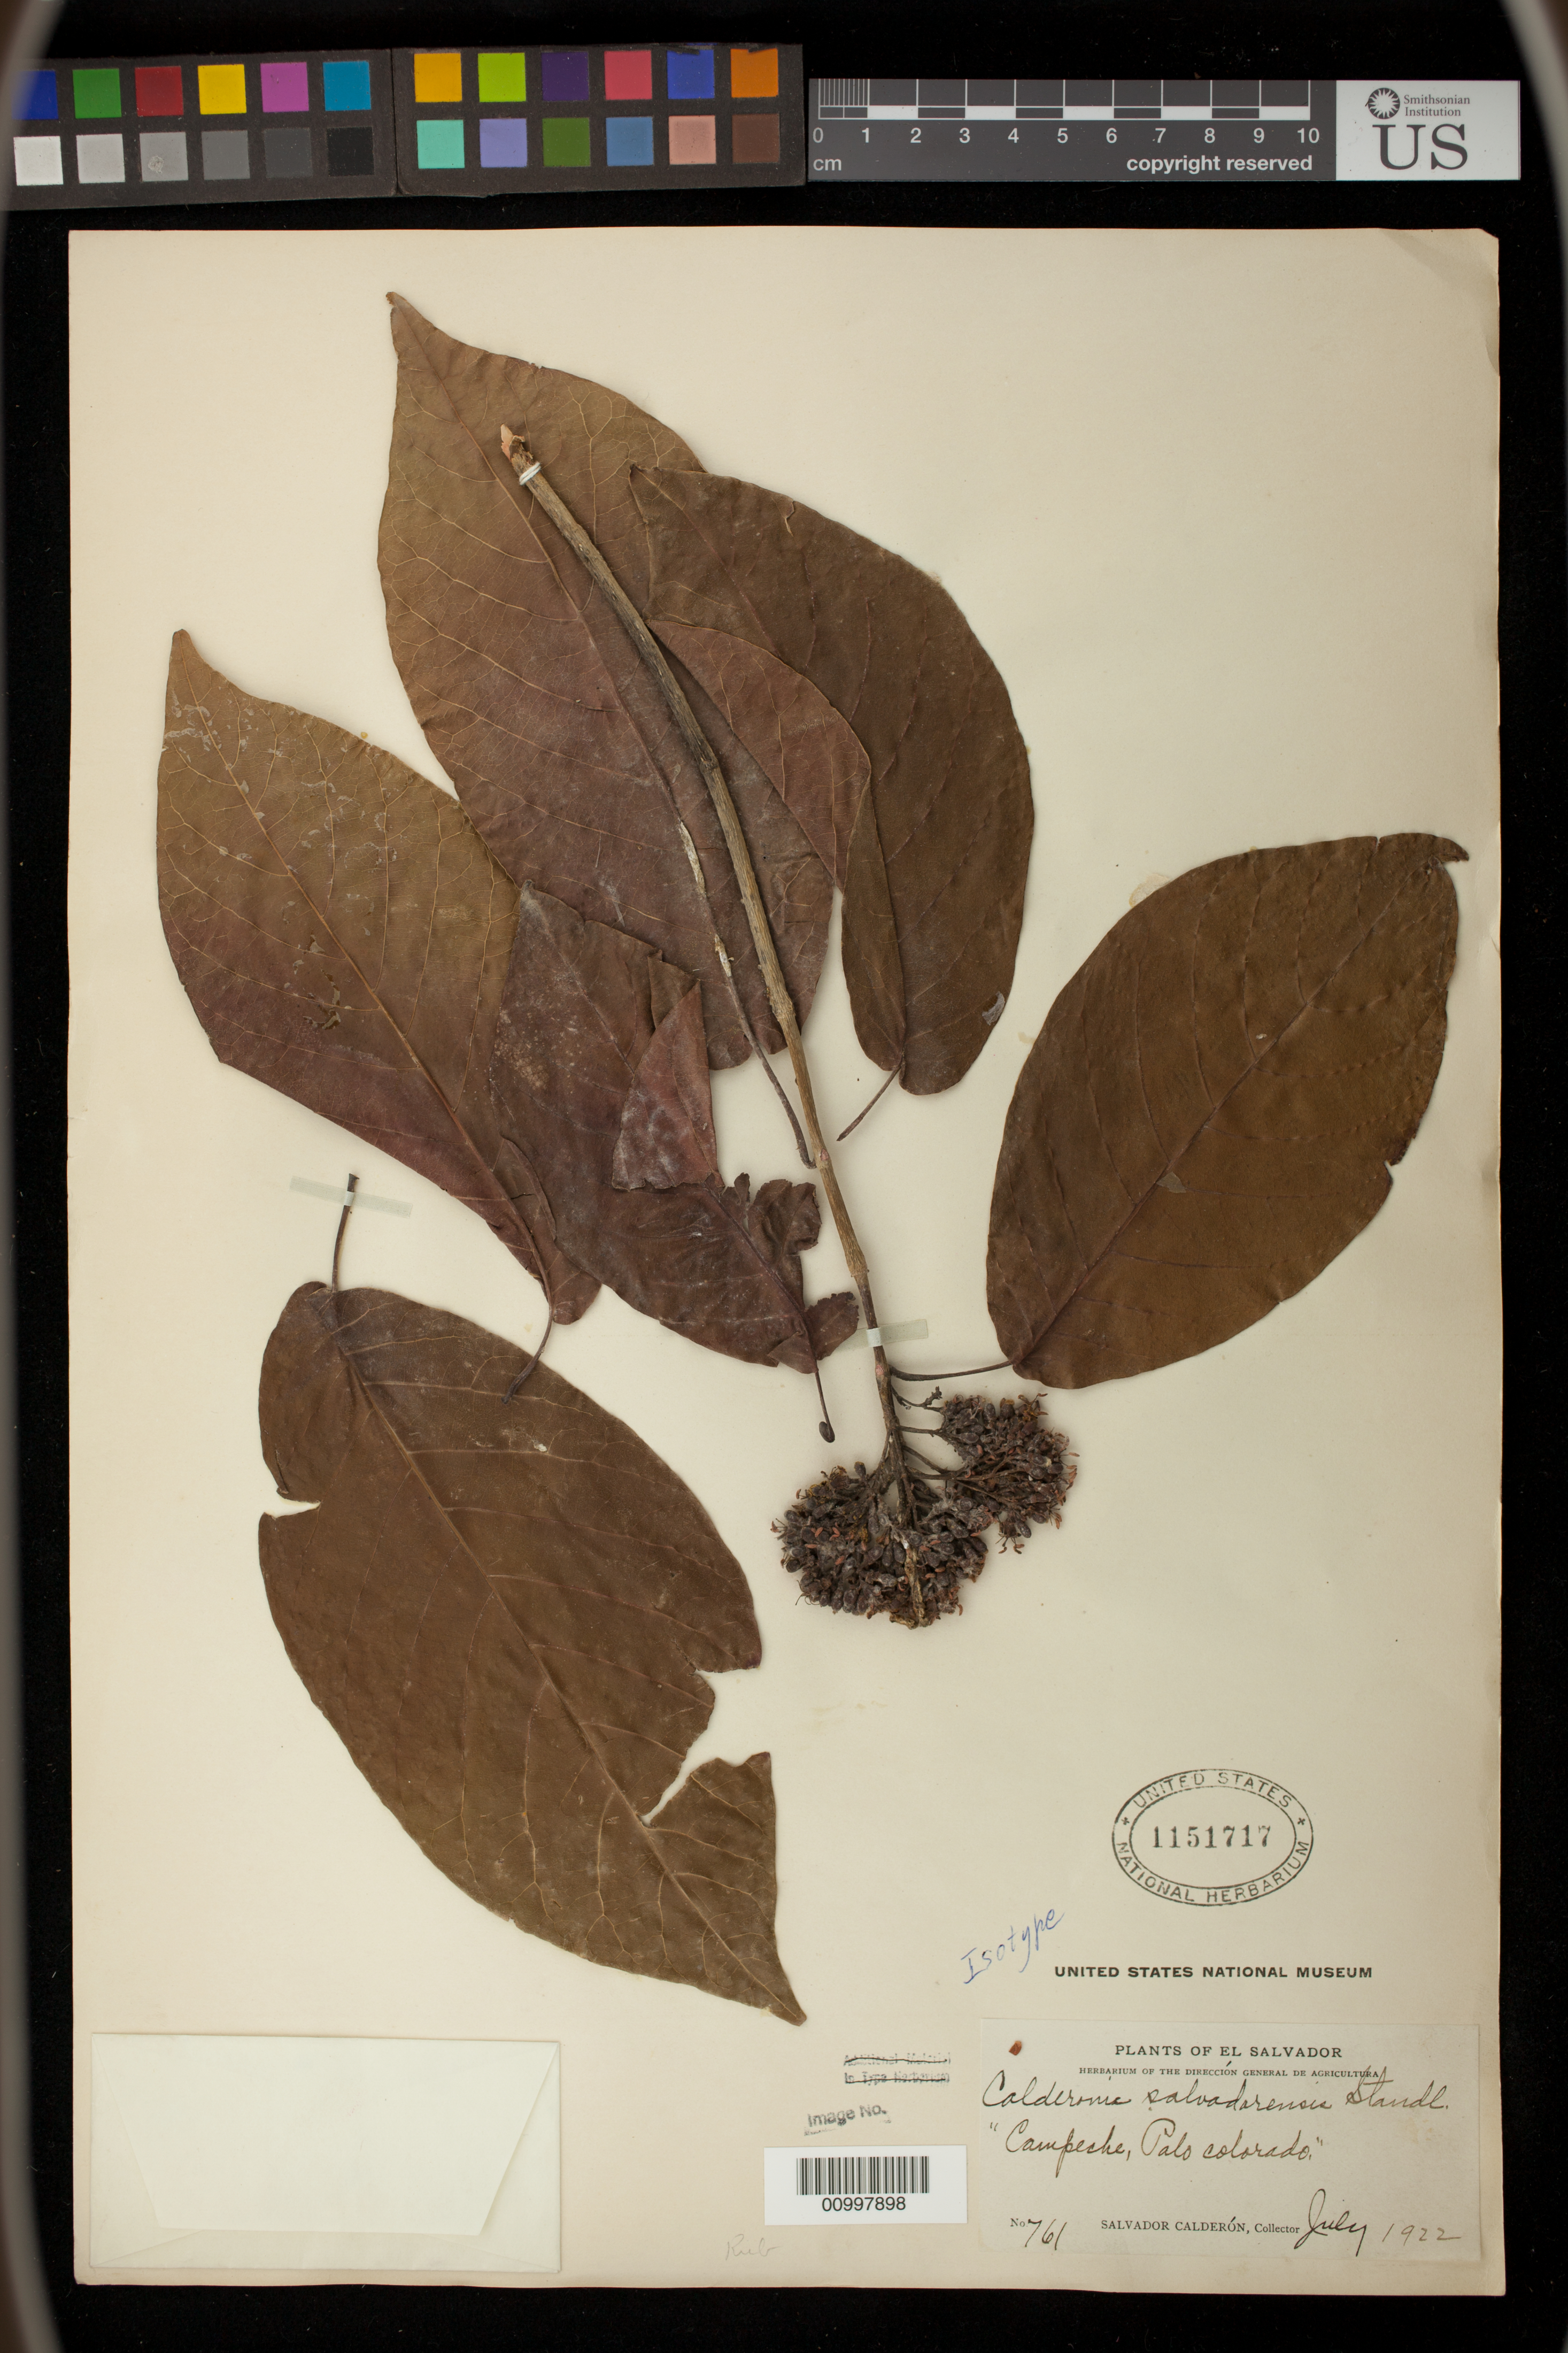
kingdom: Plantae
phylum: Tracheophyta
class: Magnoliopsida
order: Gentianales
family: Rubiaceae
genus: Calderonia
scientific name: Calderonia salvadorensis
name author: Standl.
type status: Isotype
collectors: S. Calderón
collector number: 761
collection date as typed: Jul 1922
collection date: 1922-07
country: El Salvador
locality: Campeche, Palo Colorado.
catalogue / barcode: US 1151717